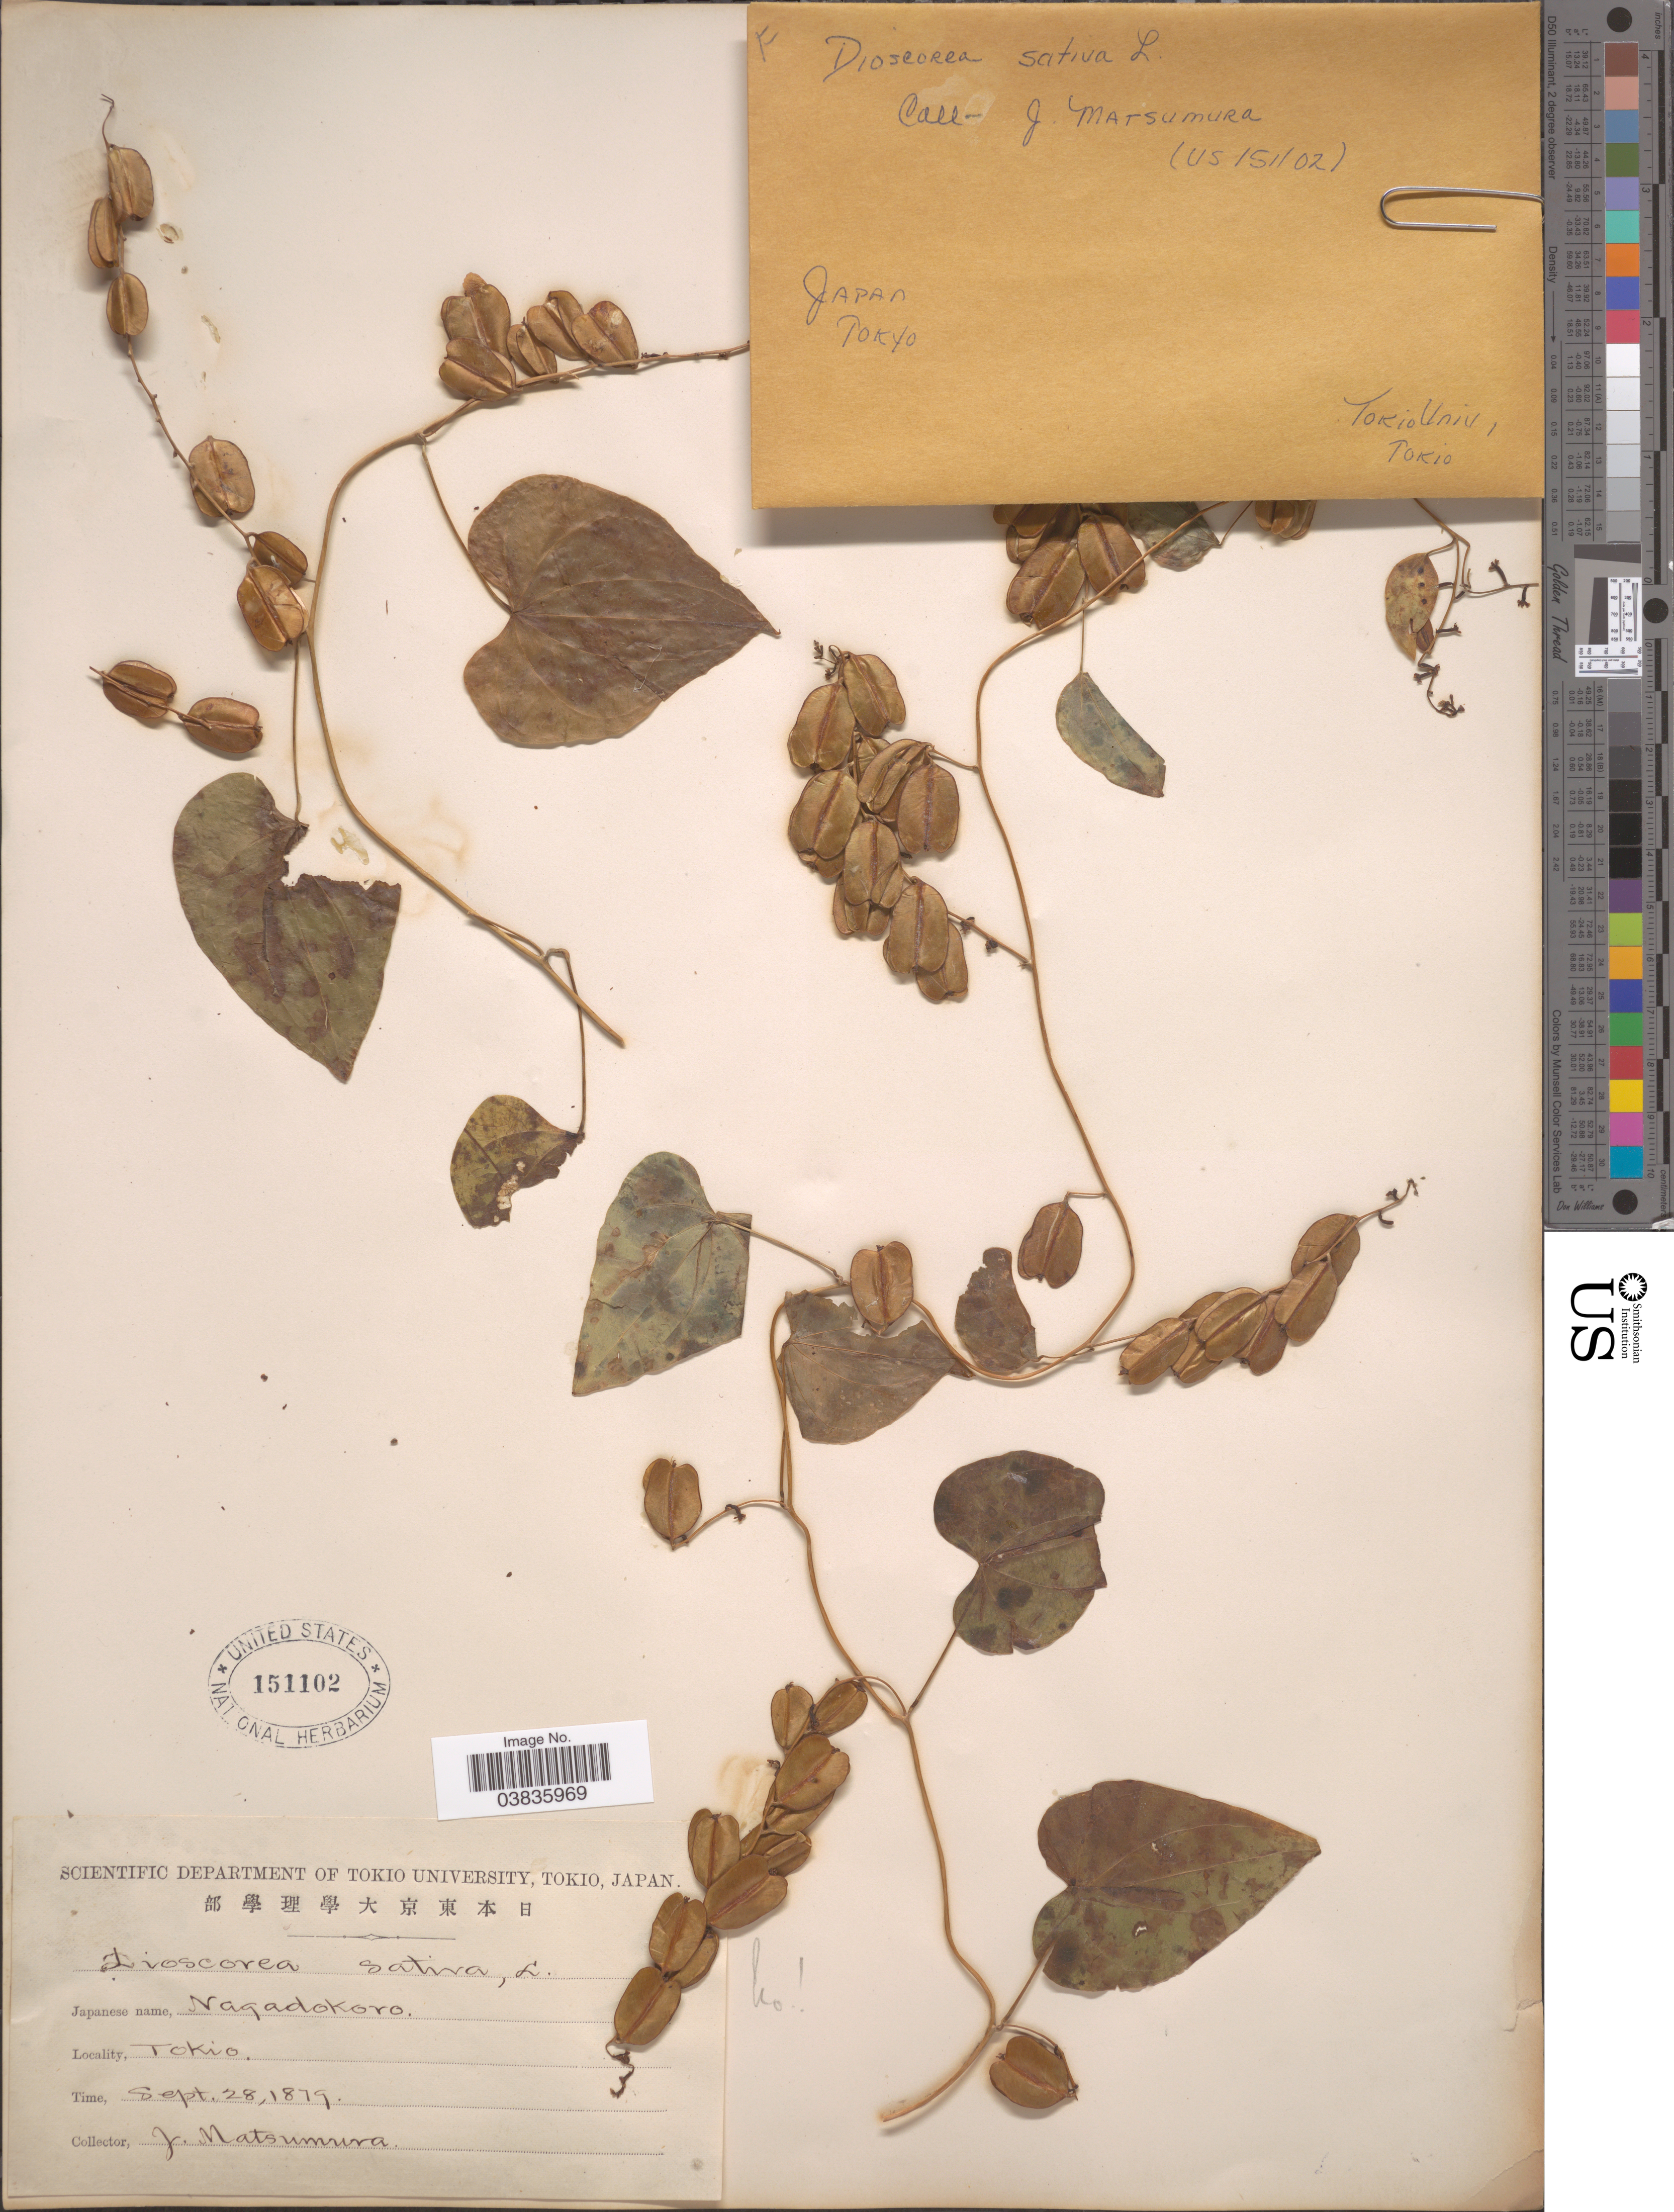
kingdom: Plantae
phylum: Tracheophyta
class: Liliopsida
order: Dioscoreales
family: Dioscoreaceae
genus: Dioscorea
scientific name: Dioscorea sativa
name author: L.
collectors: J. Matsumura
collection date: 1879-09-28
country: Japan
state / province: Tokyo, Federal City of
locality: Tokio.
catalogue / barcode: US 151102